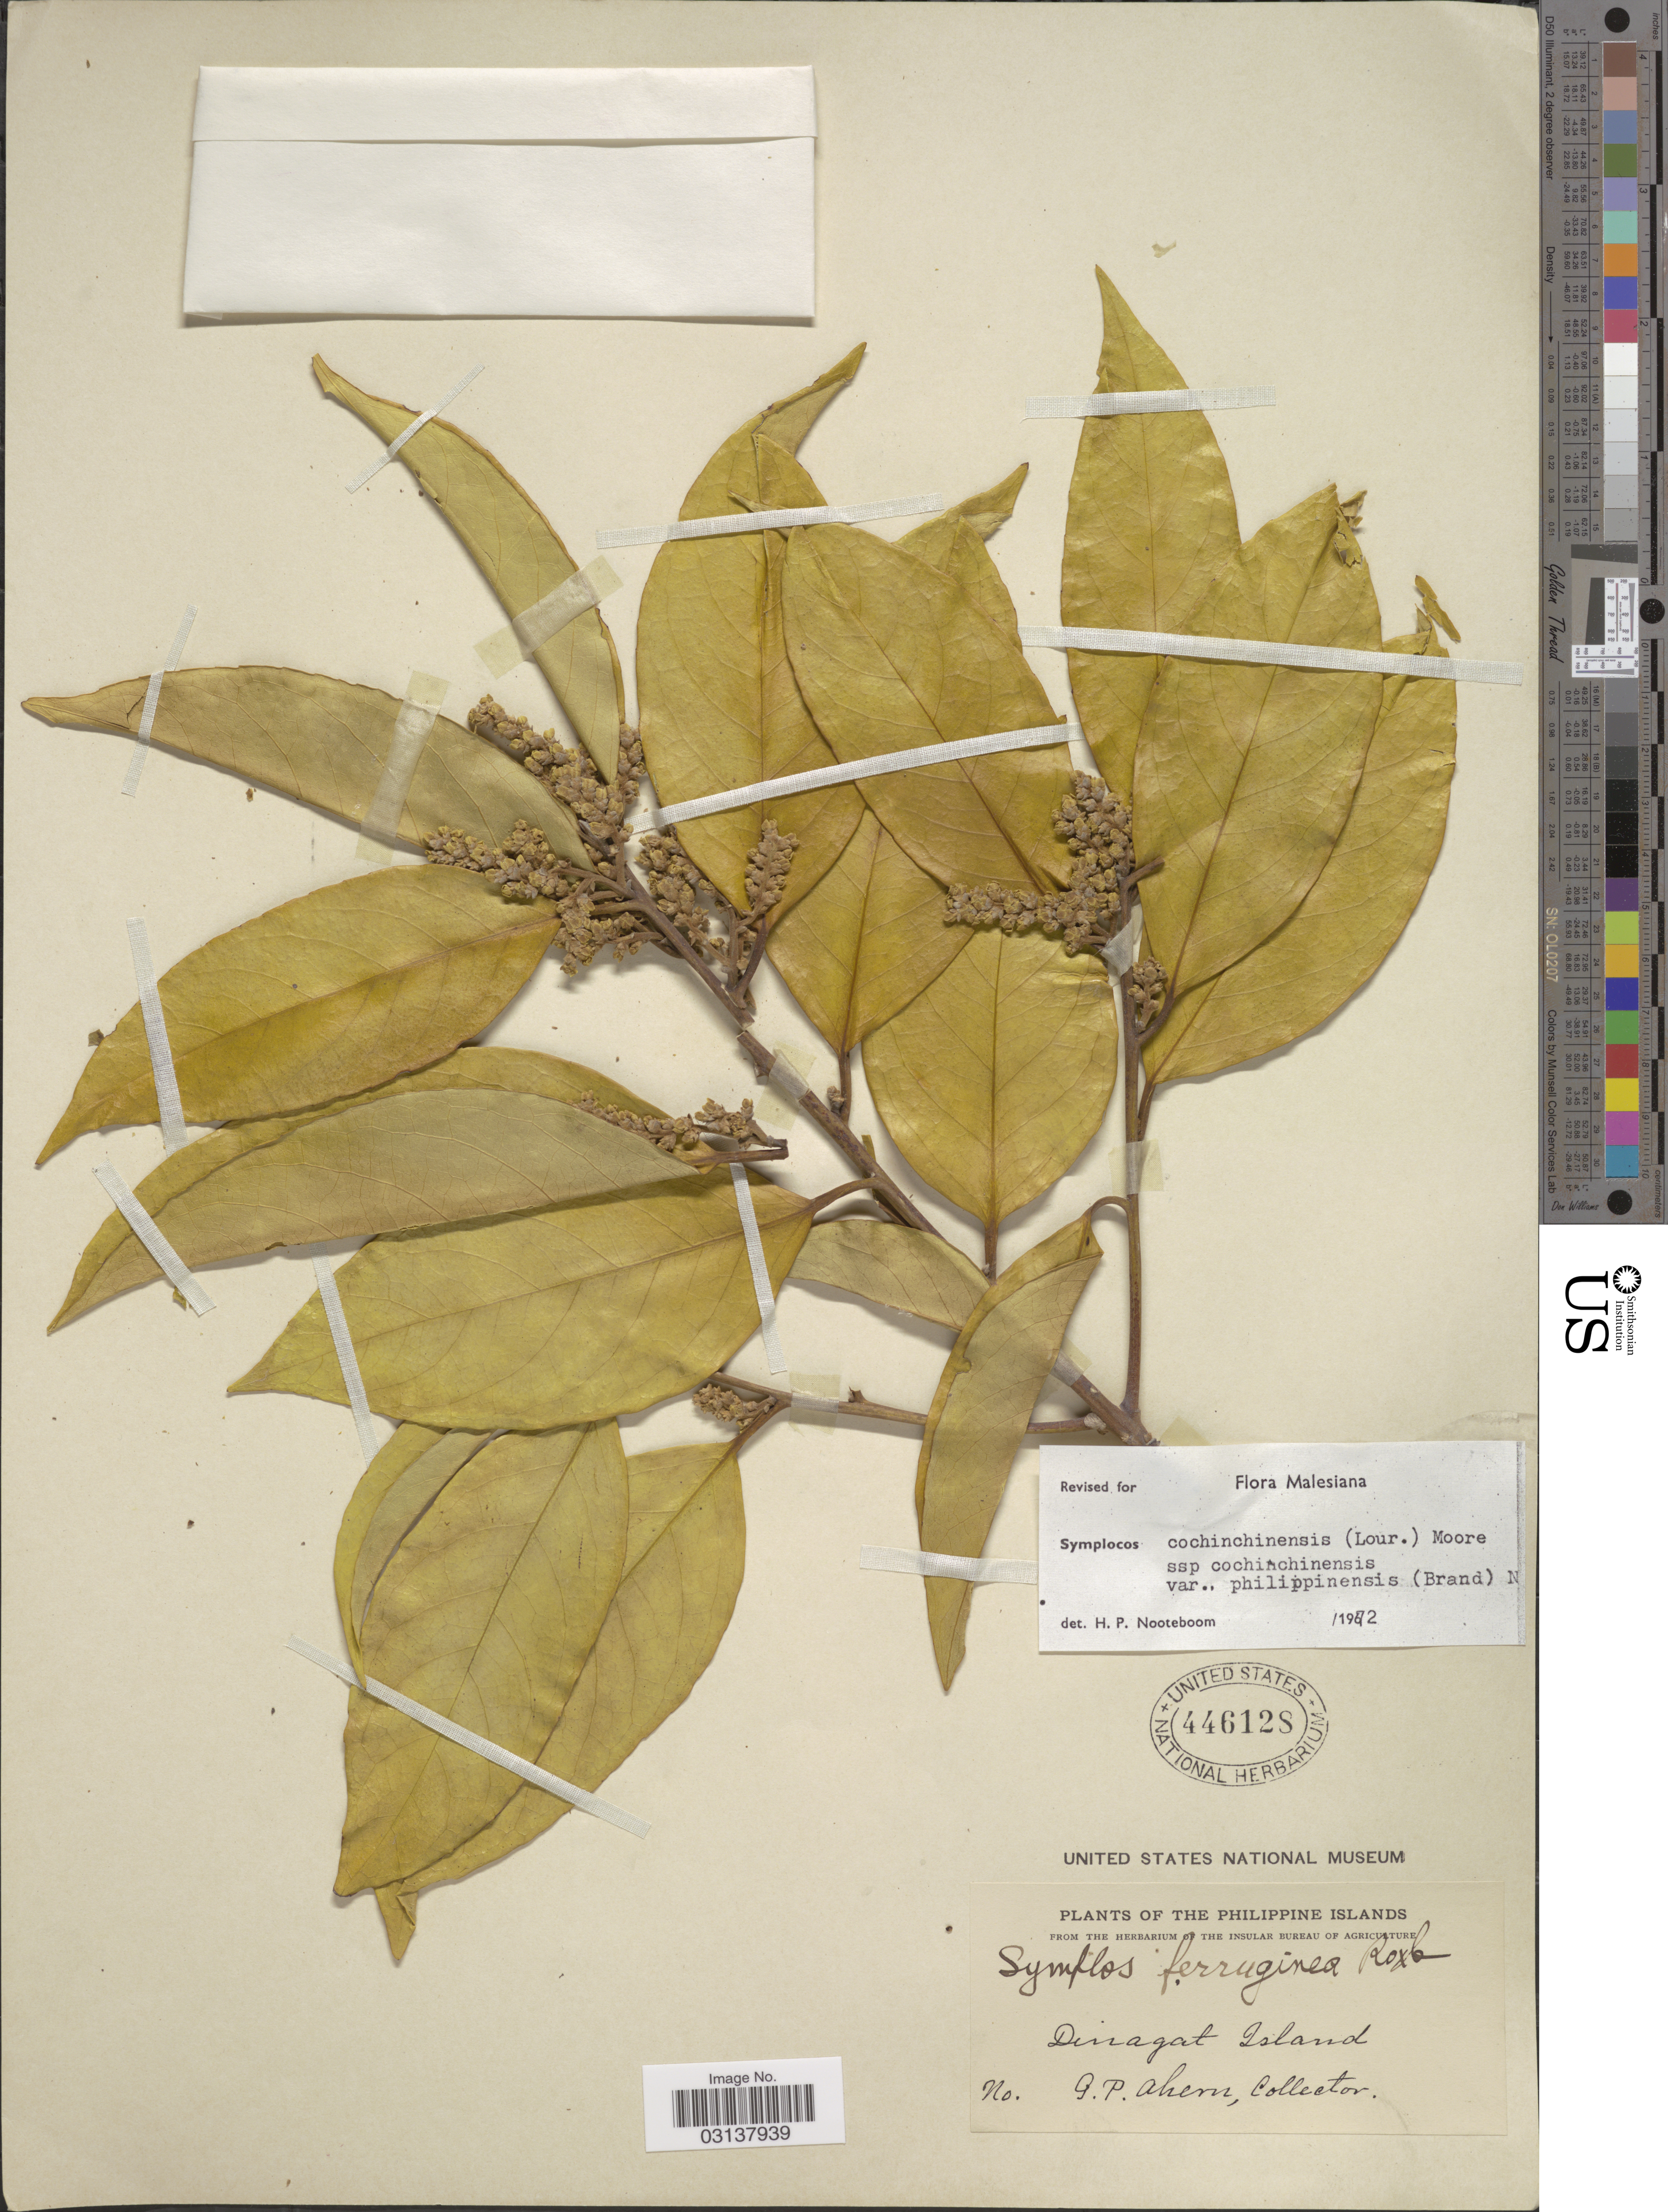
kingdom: Plantae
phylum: Tracheophyta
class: Magnoliopsida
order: Ericales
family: Symplocaceae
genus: Symplocos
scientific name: Symplocos cochinchinensis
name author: (Lour.) S. Moore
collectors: G. Ahern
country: Philippines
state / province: Caraga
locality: The Philippine Islands. Dinagat Island.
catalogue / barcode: US 446128